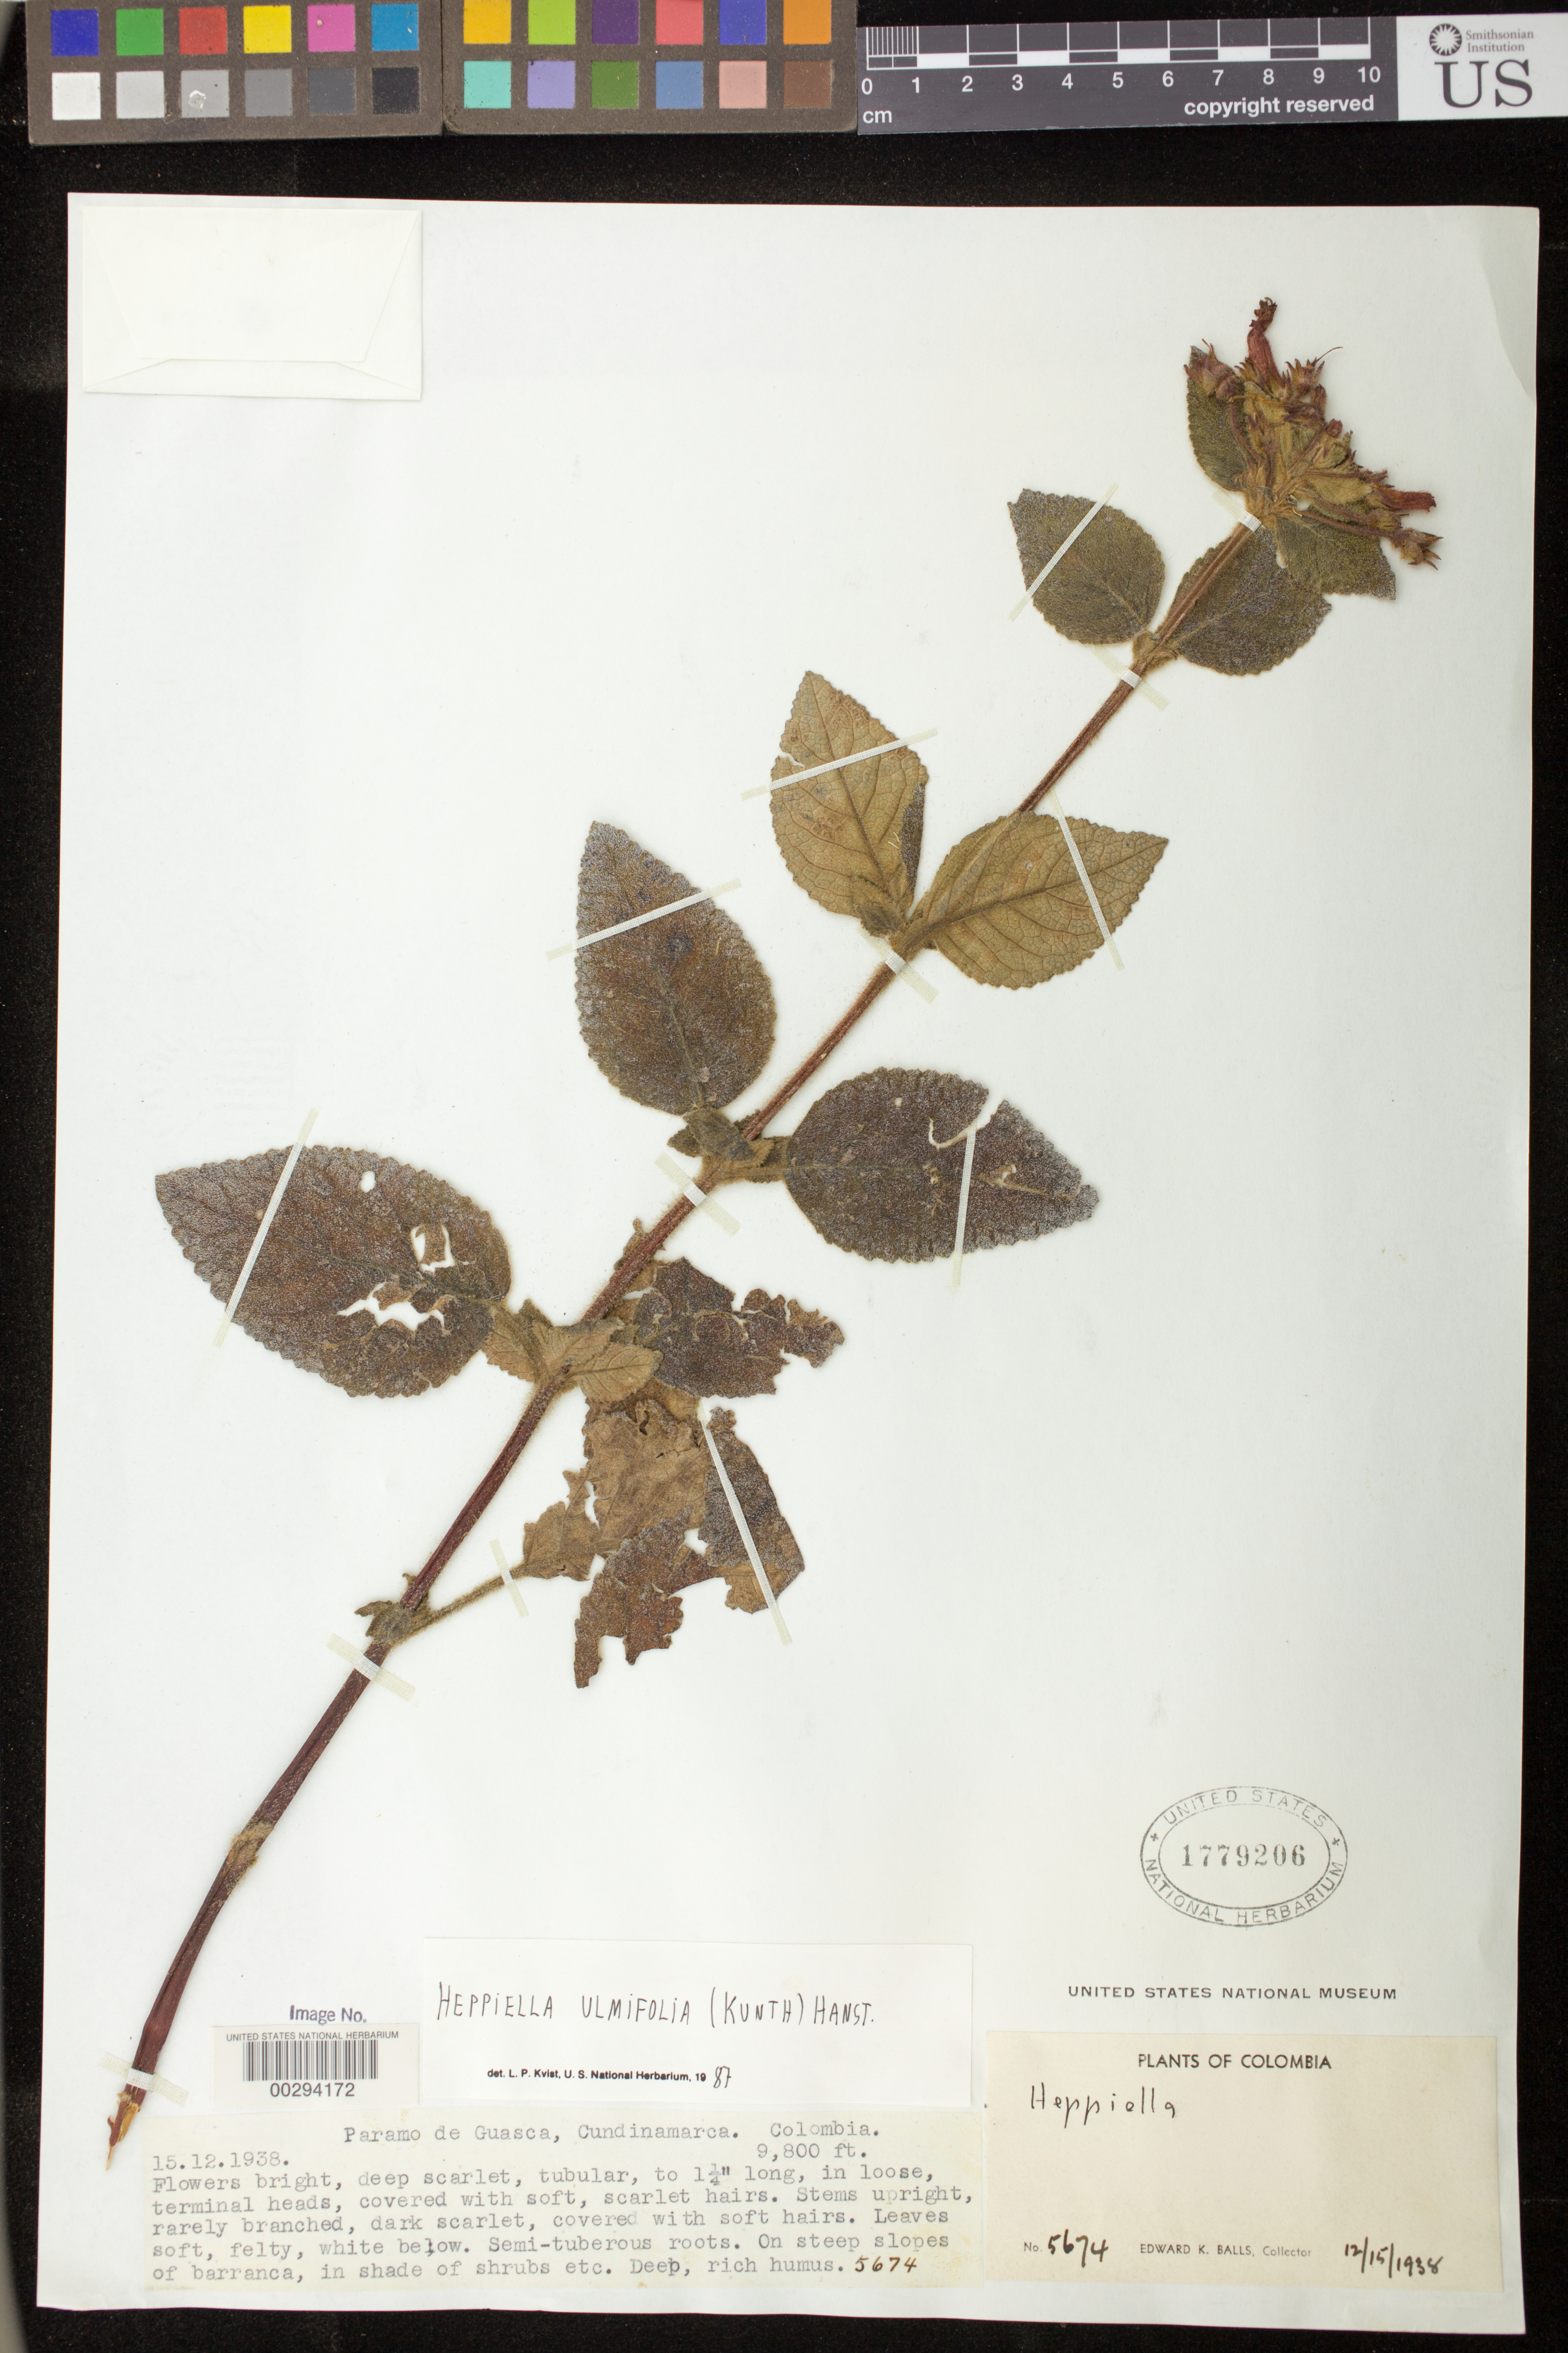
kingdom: Plantae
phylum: Tracheophyta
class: Magnoliopsida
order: Lamiales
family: Gesneriaceae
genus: Heppiella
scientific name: Heppiella ulmifolia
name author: (Kunth) Hanst.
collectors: E. K. Balls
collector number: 5674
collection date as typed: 15 Dec 1938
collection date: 1938-12-15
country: Colombia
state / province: Cundinamarca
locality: Paramo de Guasca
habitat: On steep slopes of barranca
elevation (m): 2987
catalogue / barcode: US 1779206